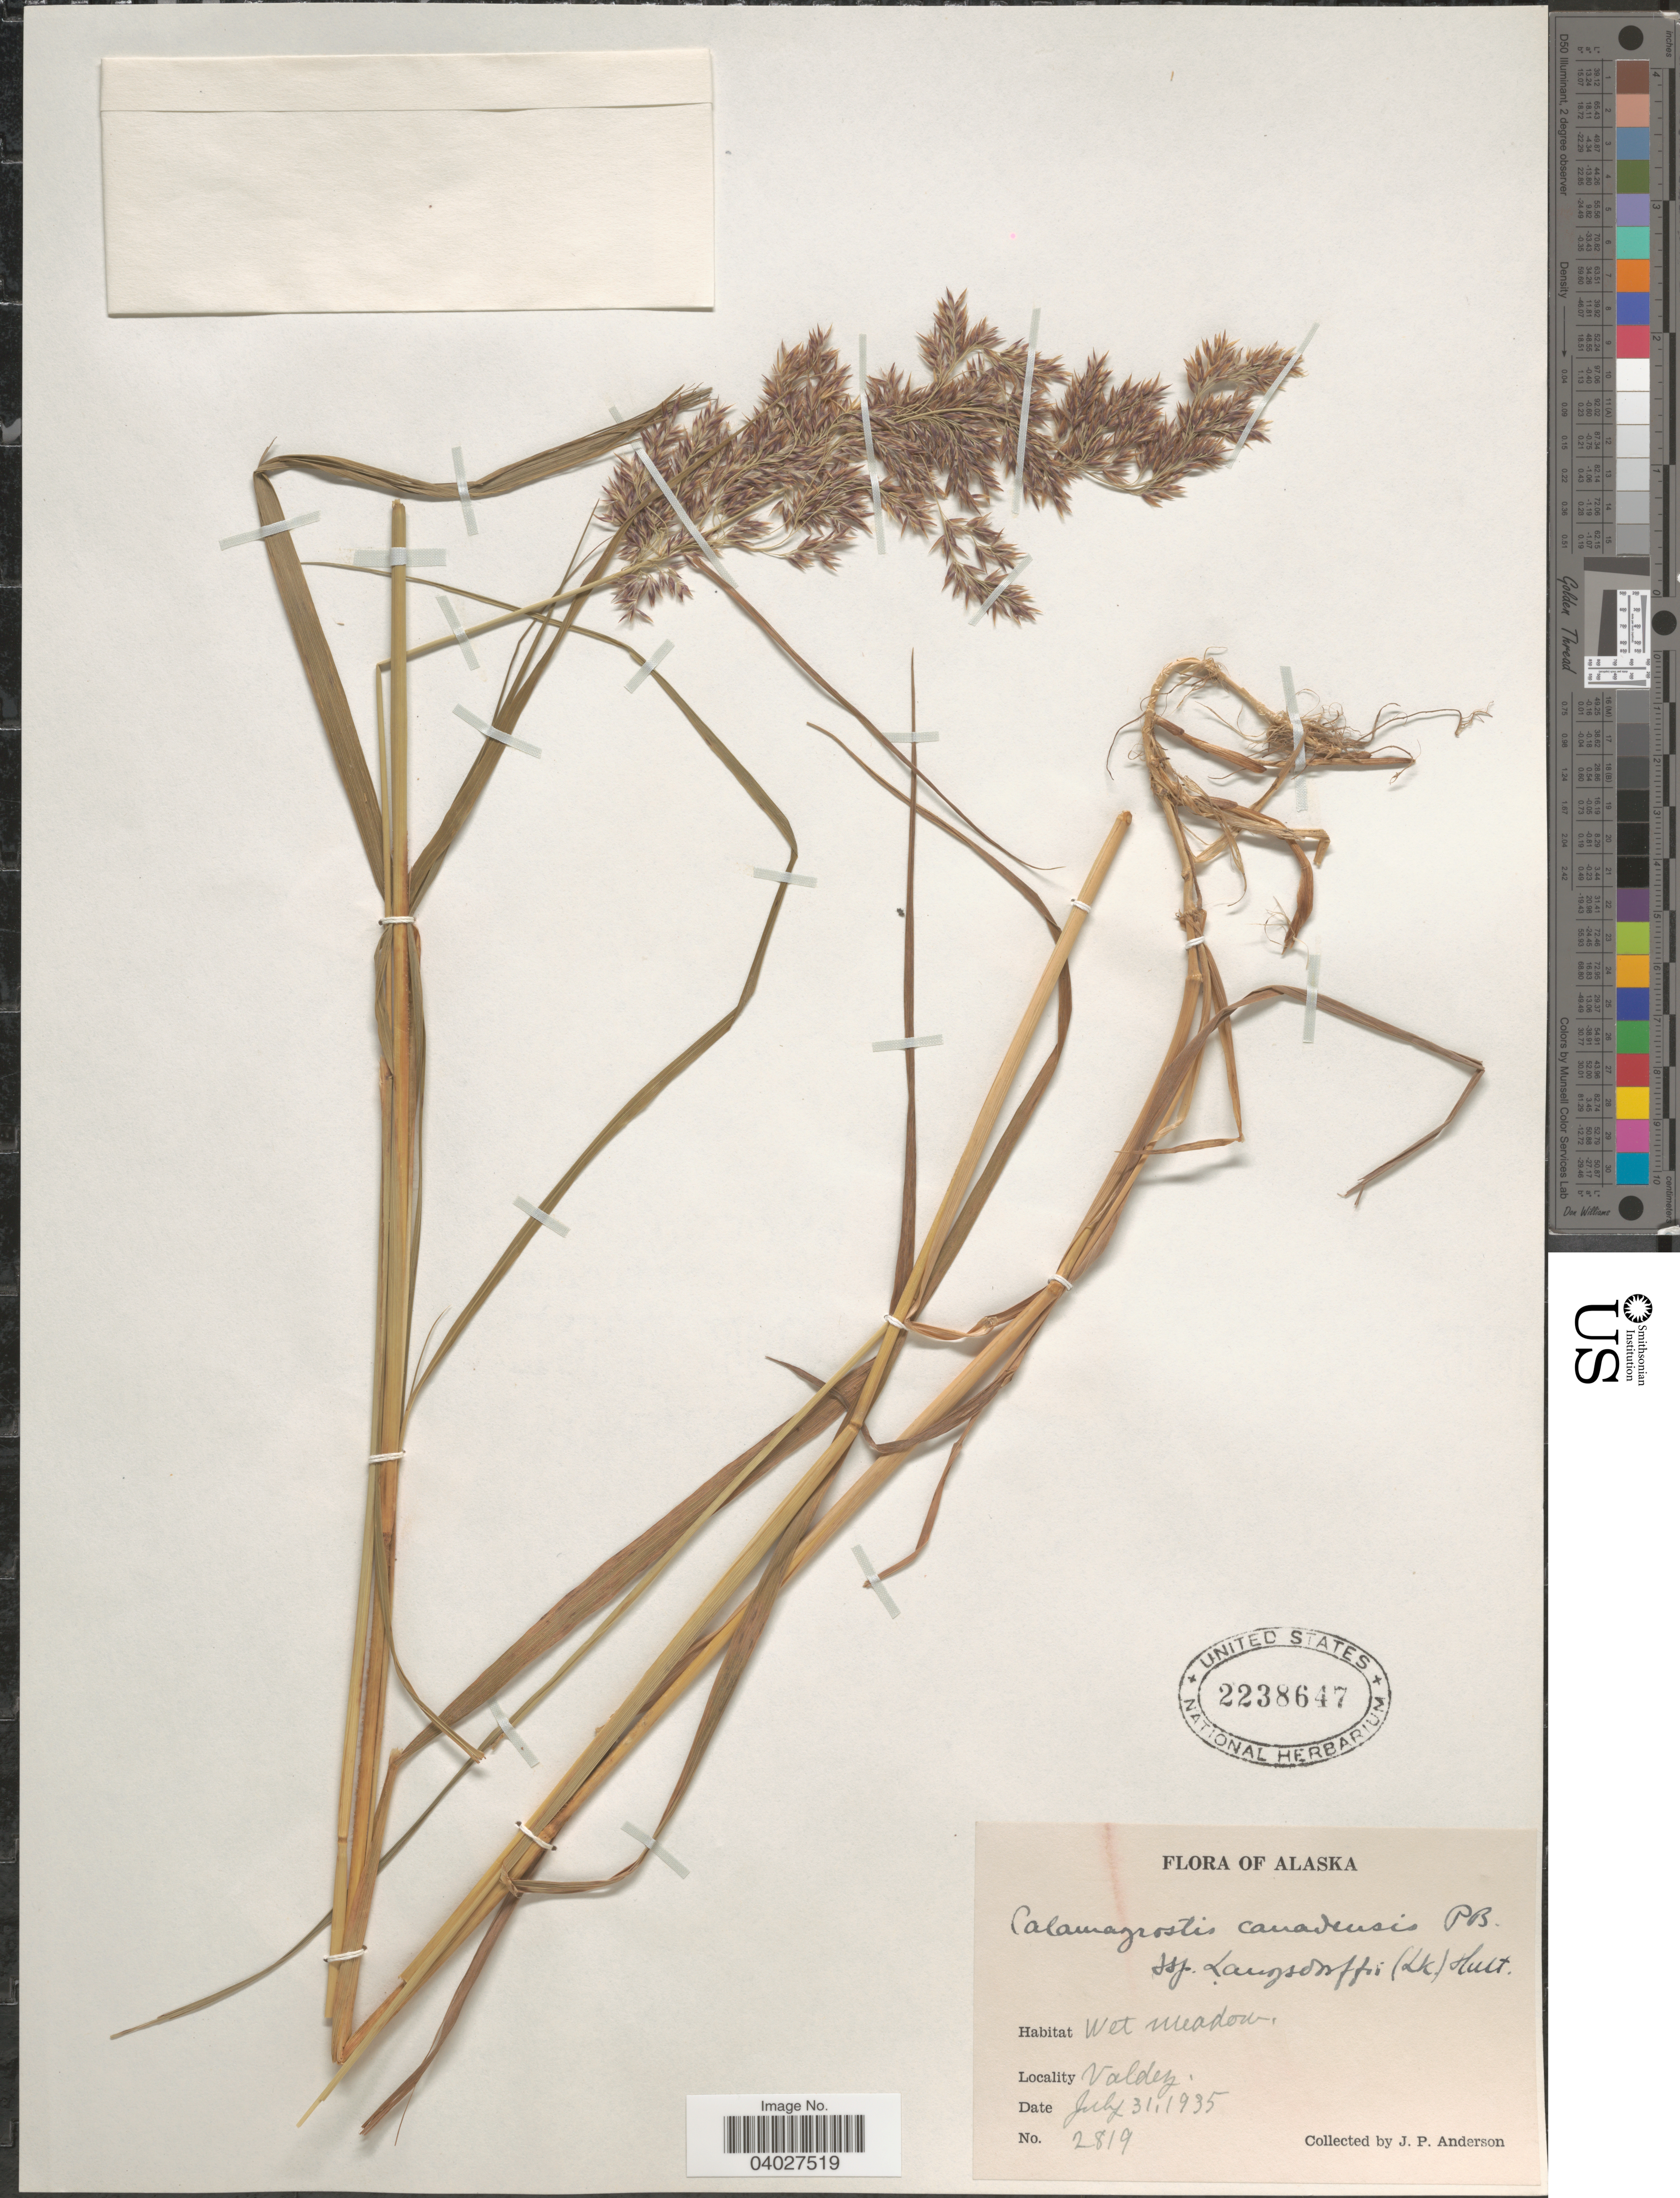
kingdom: Plantae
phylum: Tracheophyta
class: Liliopsida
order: Poales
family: Poaceae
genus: Calamagrostis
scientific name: Calamagrostis canadensis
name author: (Michx.) P. Beauv.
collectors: J. P. Anderson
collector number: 2819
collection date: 1935-07-31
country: United States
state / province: Alaska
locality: Valdez.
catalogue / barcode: US 2238647